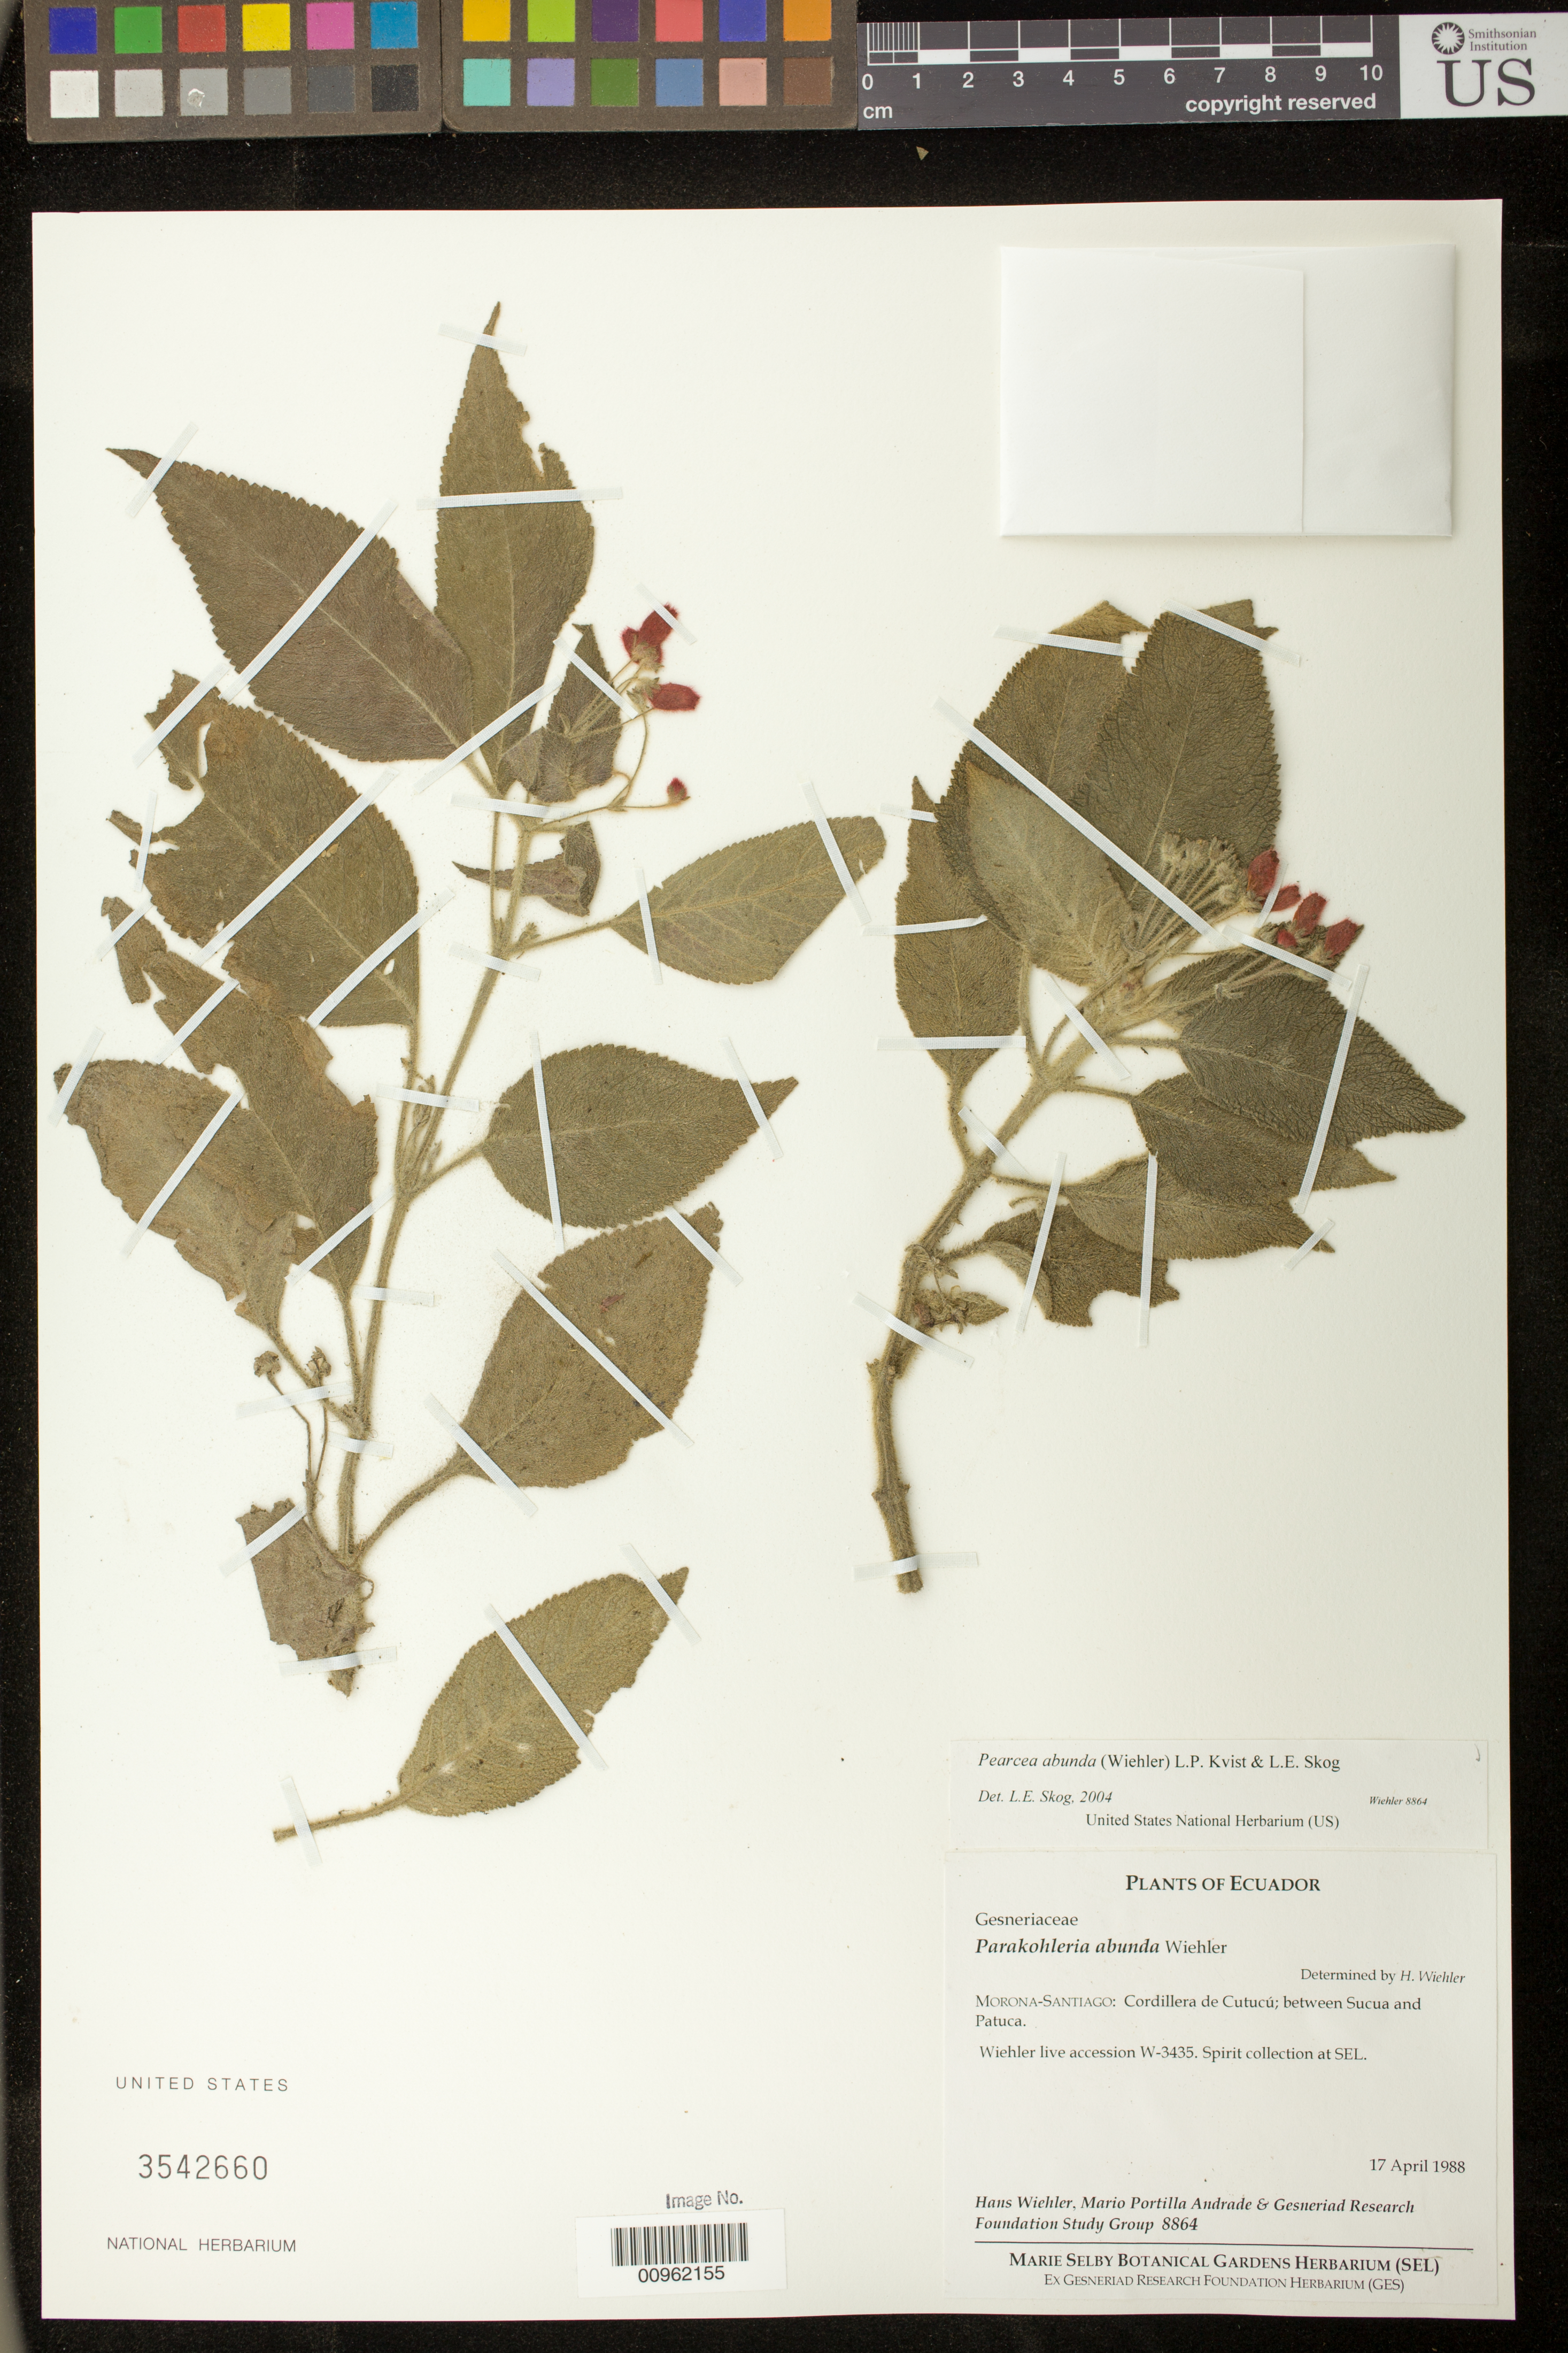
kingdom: Plantae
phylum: Tracheophyta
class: Magnoliopsida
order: Lamiales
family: Gesneriaceae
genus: Pearcea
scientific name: Pearcea abunda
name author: (Wiehler) L.P. Kvist & L.E. Skog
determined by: Skog, Laurence E.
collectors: H. J. Wiehler, M. Portilla Andrade & GRF Study Group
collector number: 8864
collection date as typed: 17 Apr 1988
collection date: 1988-04-17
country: Ecuador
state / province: Morona-Santiago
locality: Morona-Sangiago: Cordillera de Cutucú, between Sucua and Patuca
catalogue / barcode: US 3542660